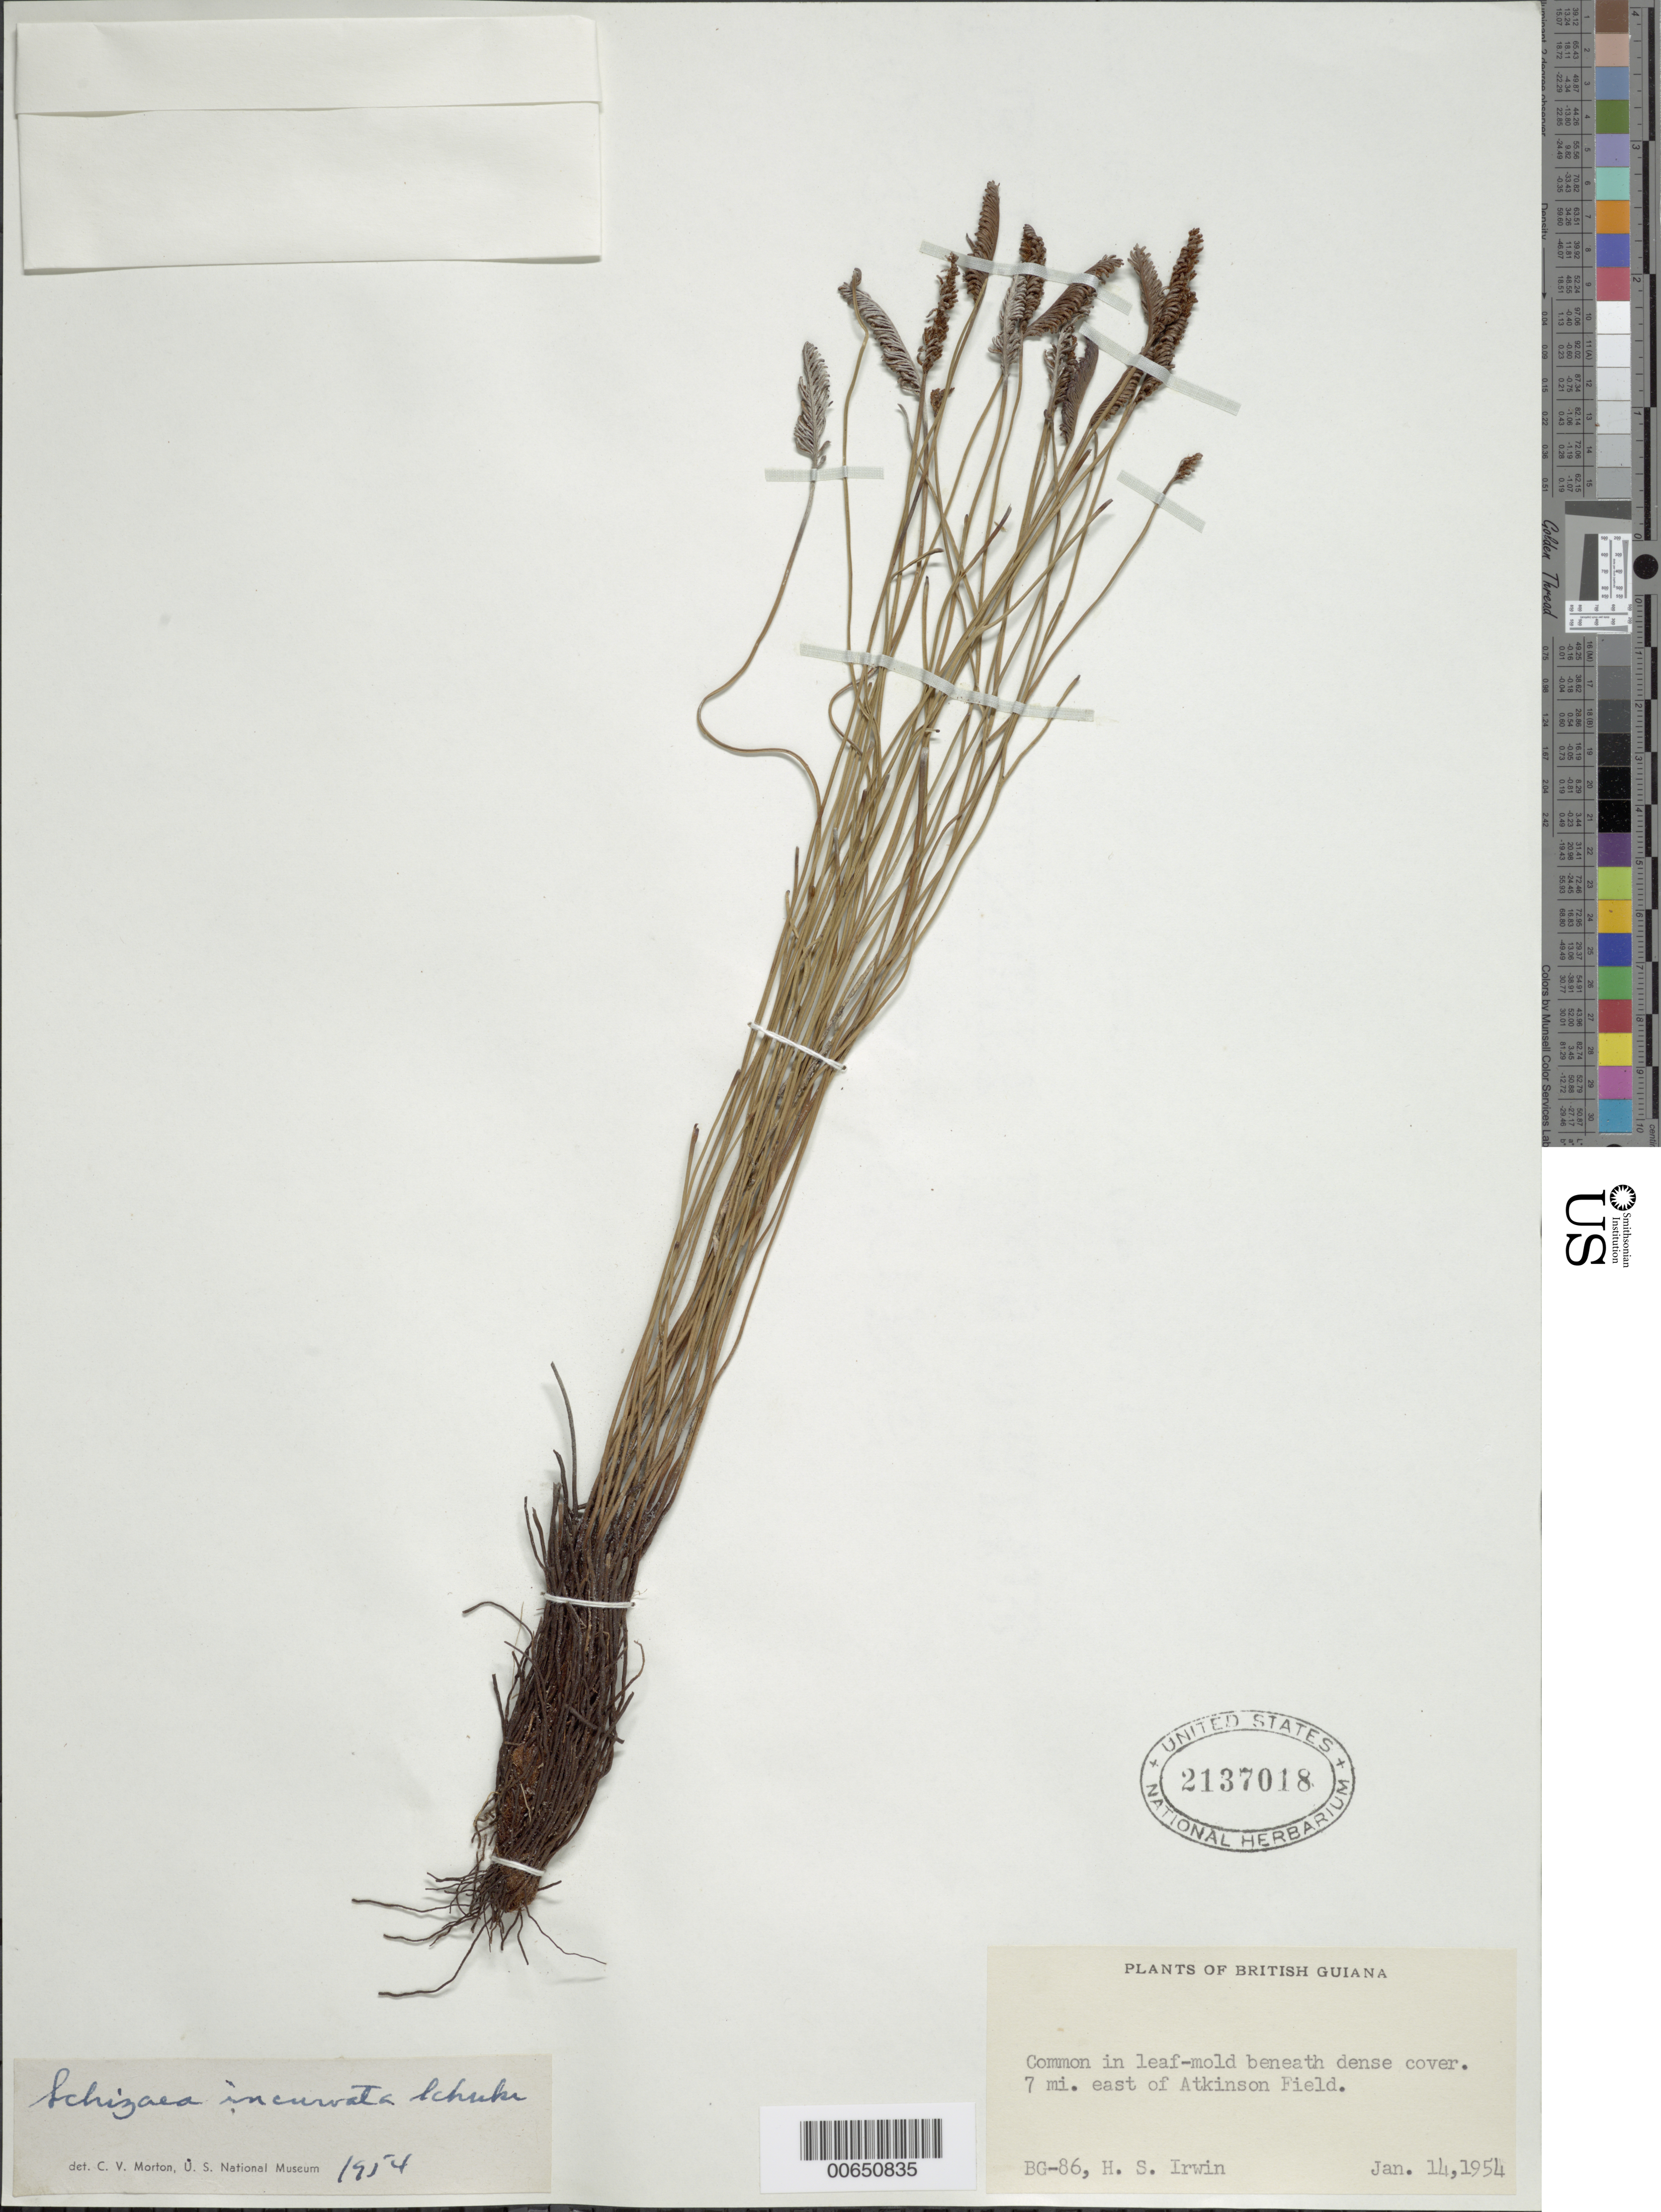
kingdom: Plantae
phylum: Tracheophyta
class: Polypodiopsida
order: Schizaeales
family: Schizaeaceae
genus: Schizaea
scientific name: Schizaea incurvata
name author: Schkuhr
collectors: H. Irwin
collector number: BG 86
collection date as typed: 14-Jan-54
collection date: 1954-01-14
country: Guyana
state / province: Demerara-Mahaica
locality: Atkinson Field, 20 mi. S of Georgetown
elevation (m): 40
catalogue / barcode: US 2137018